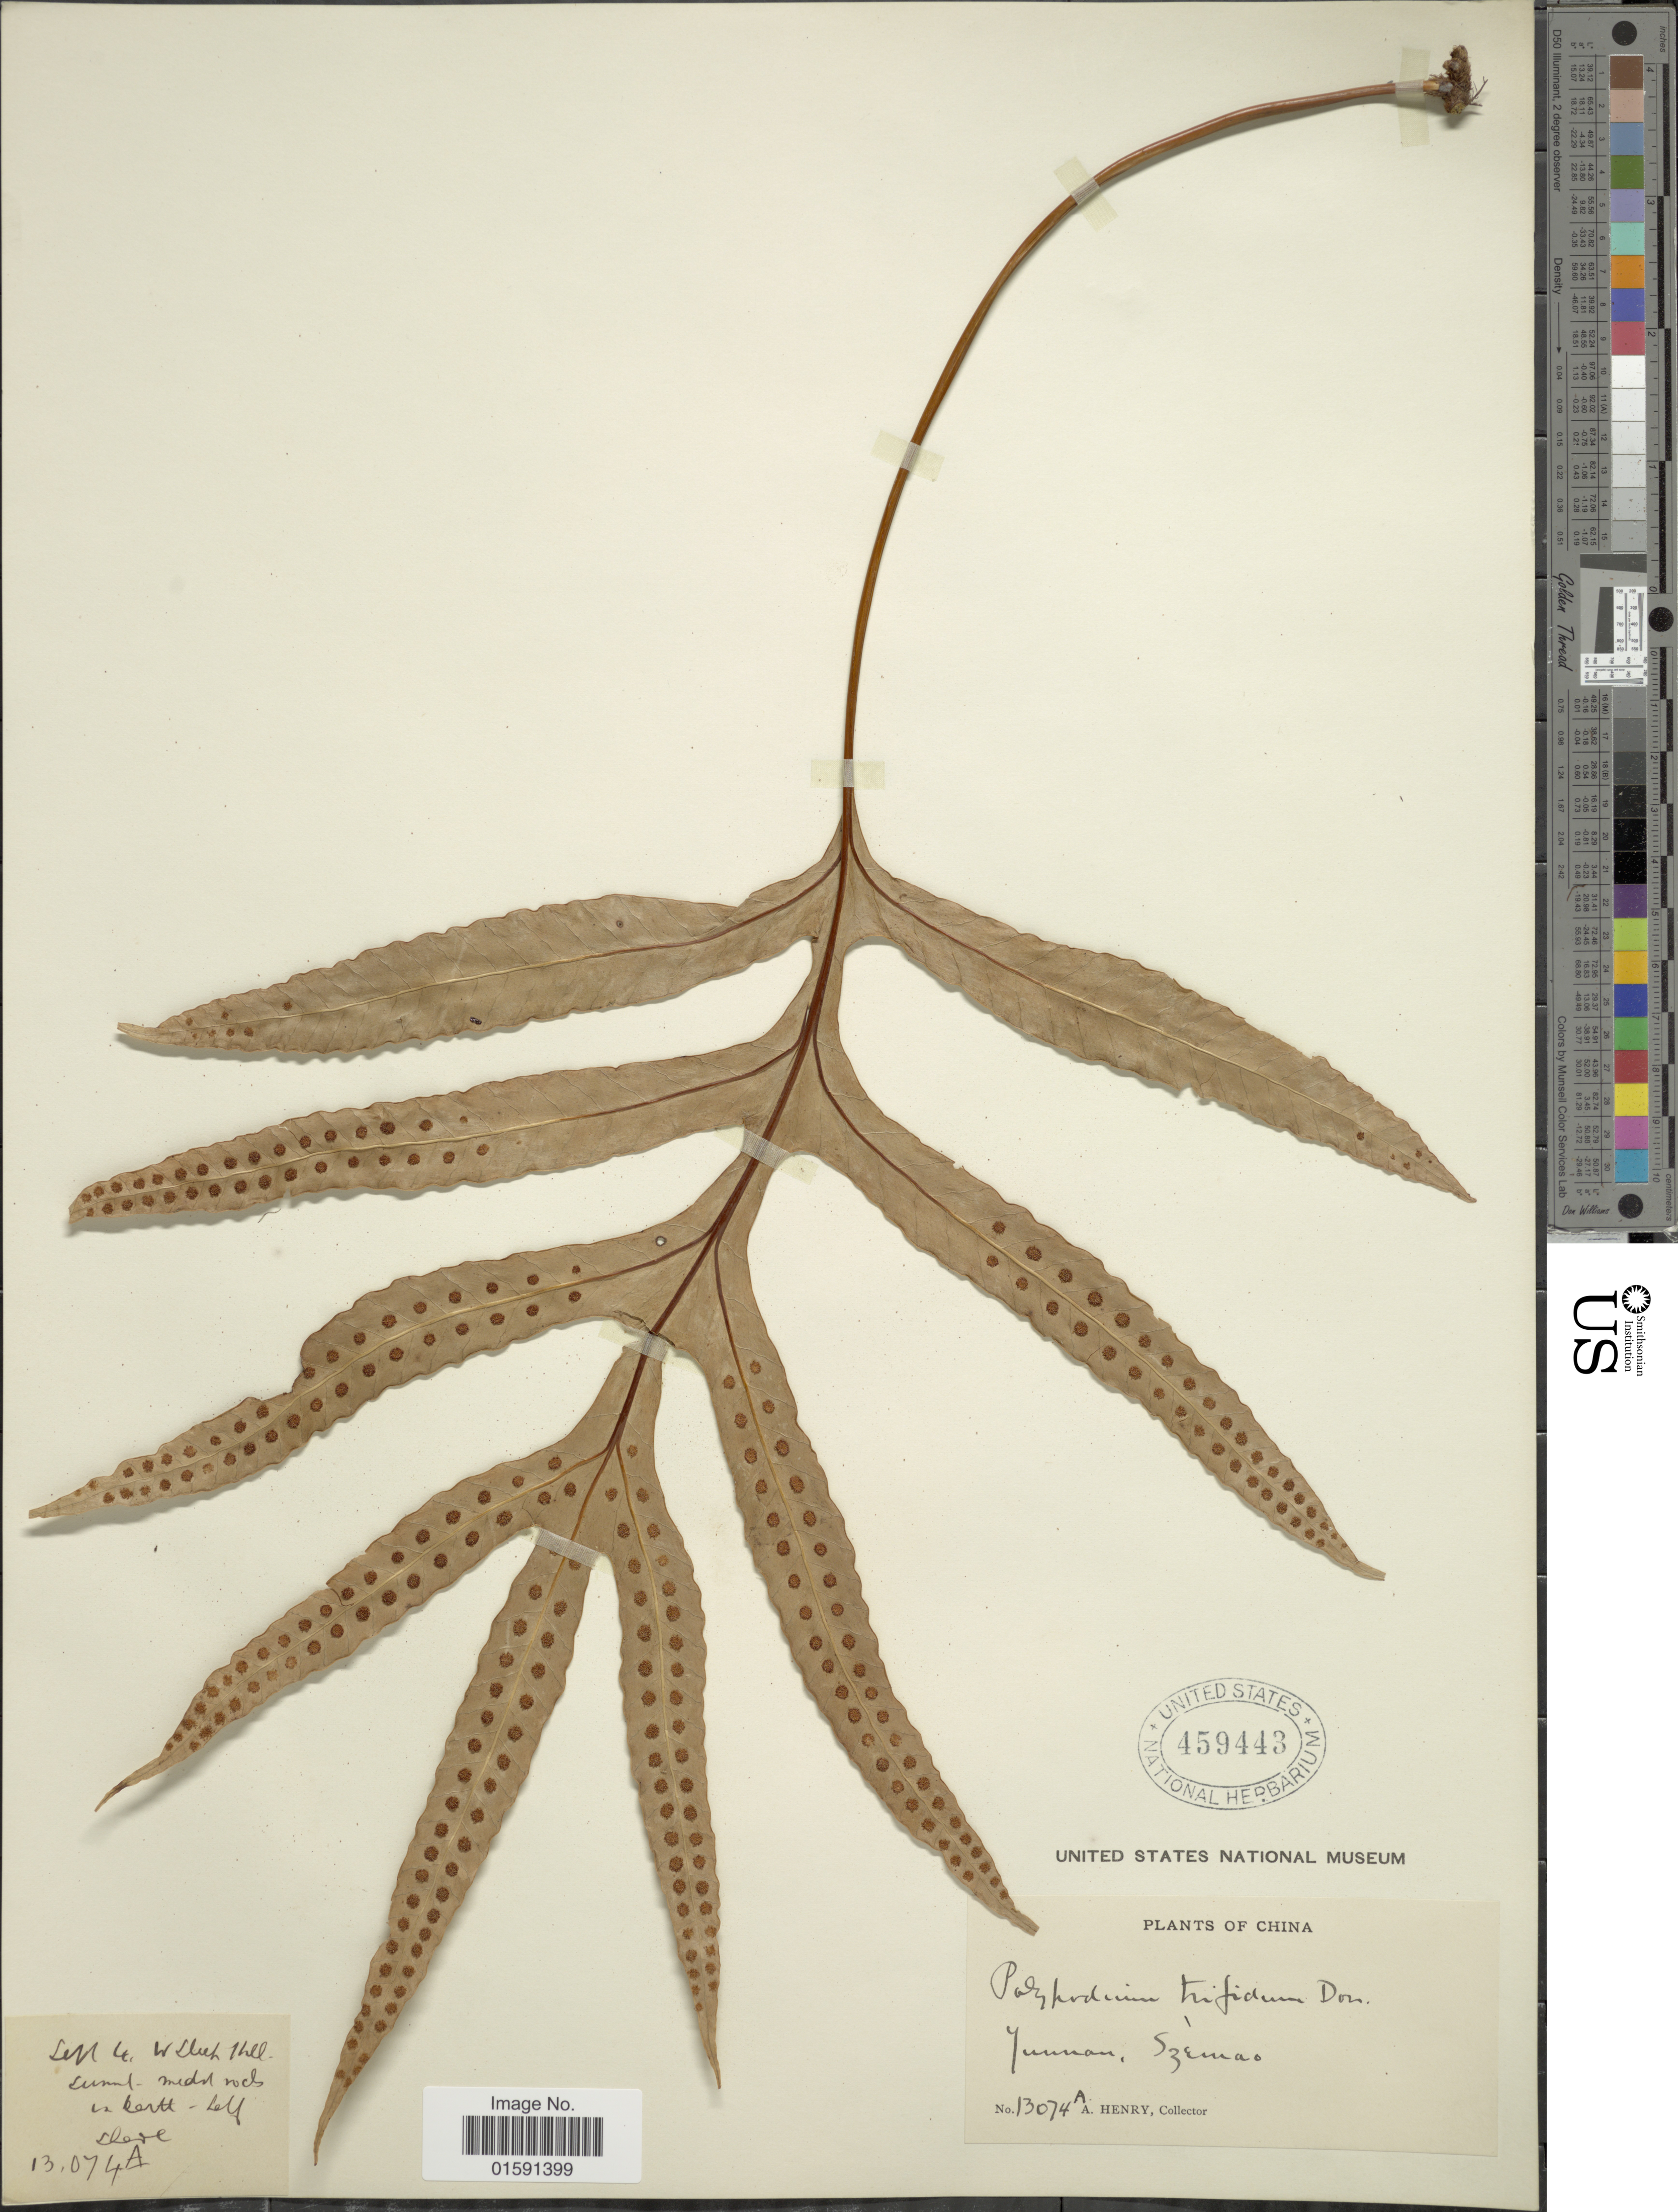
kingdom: Plantae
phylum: Tracheophyta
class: Polypodiopsida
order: Polypodiales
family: Polypodiaceae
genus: Selliguea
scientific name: Selliguea oxyloba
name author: (Wall. ex Kunze) Fraser-Jenk.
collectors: A. Henry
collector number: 13074 A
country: China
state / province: Yunnan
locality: Szemao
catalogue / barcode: US 459443